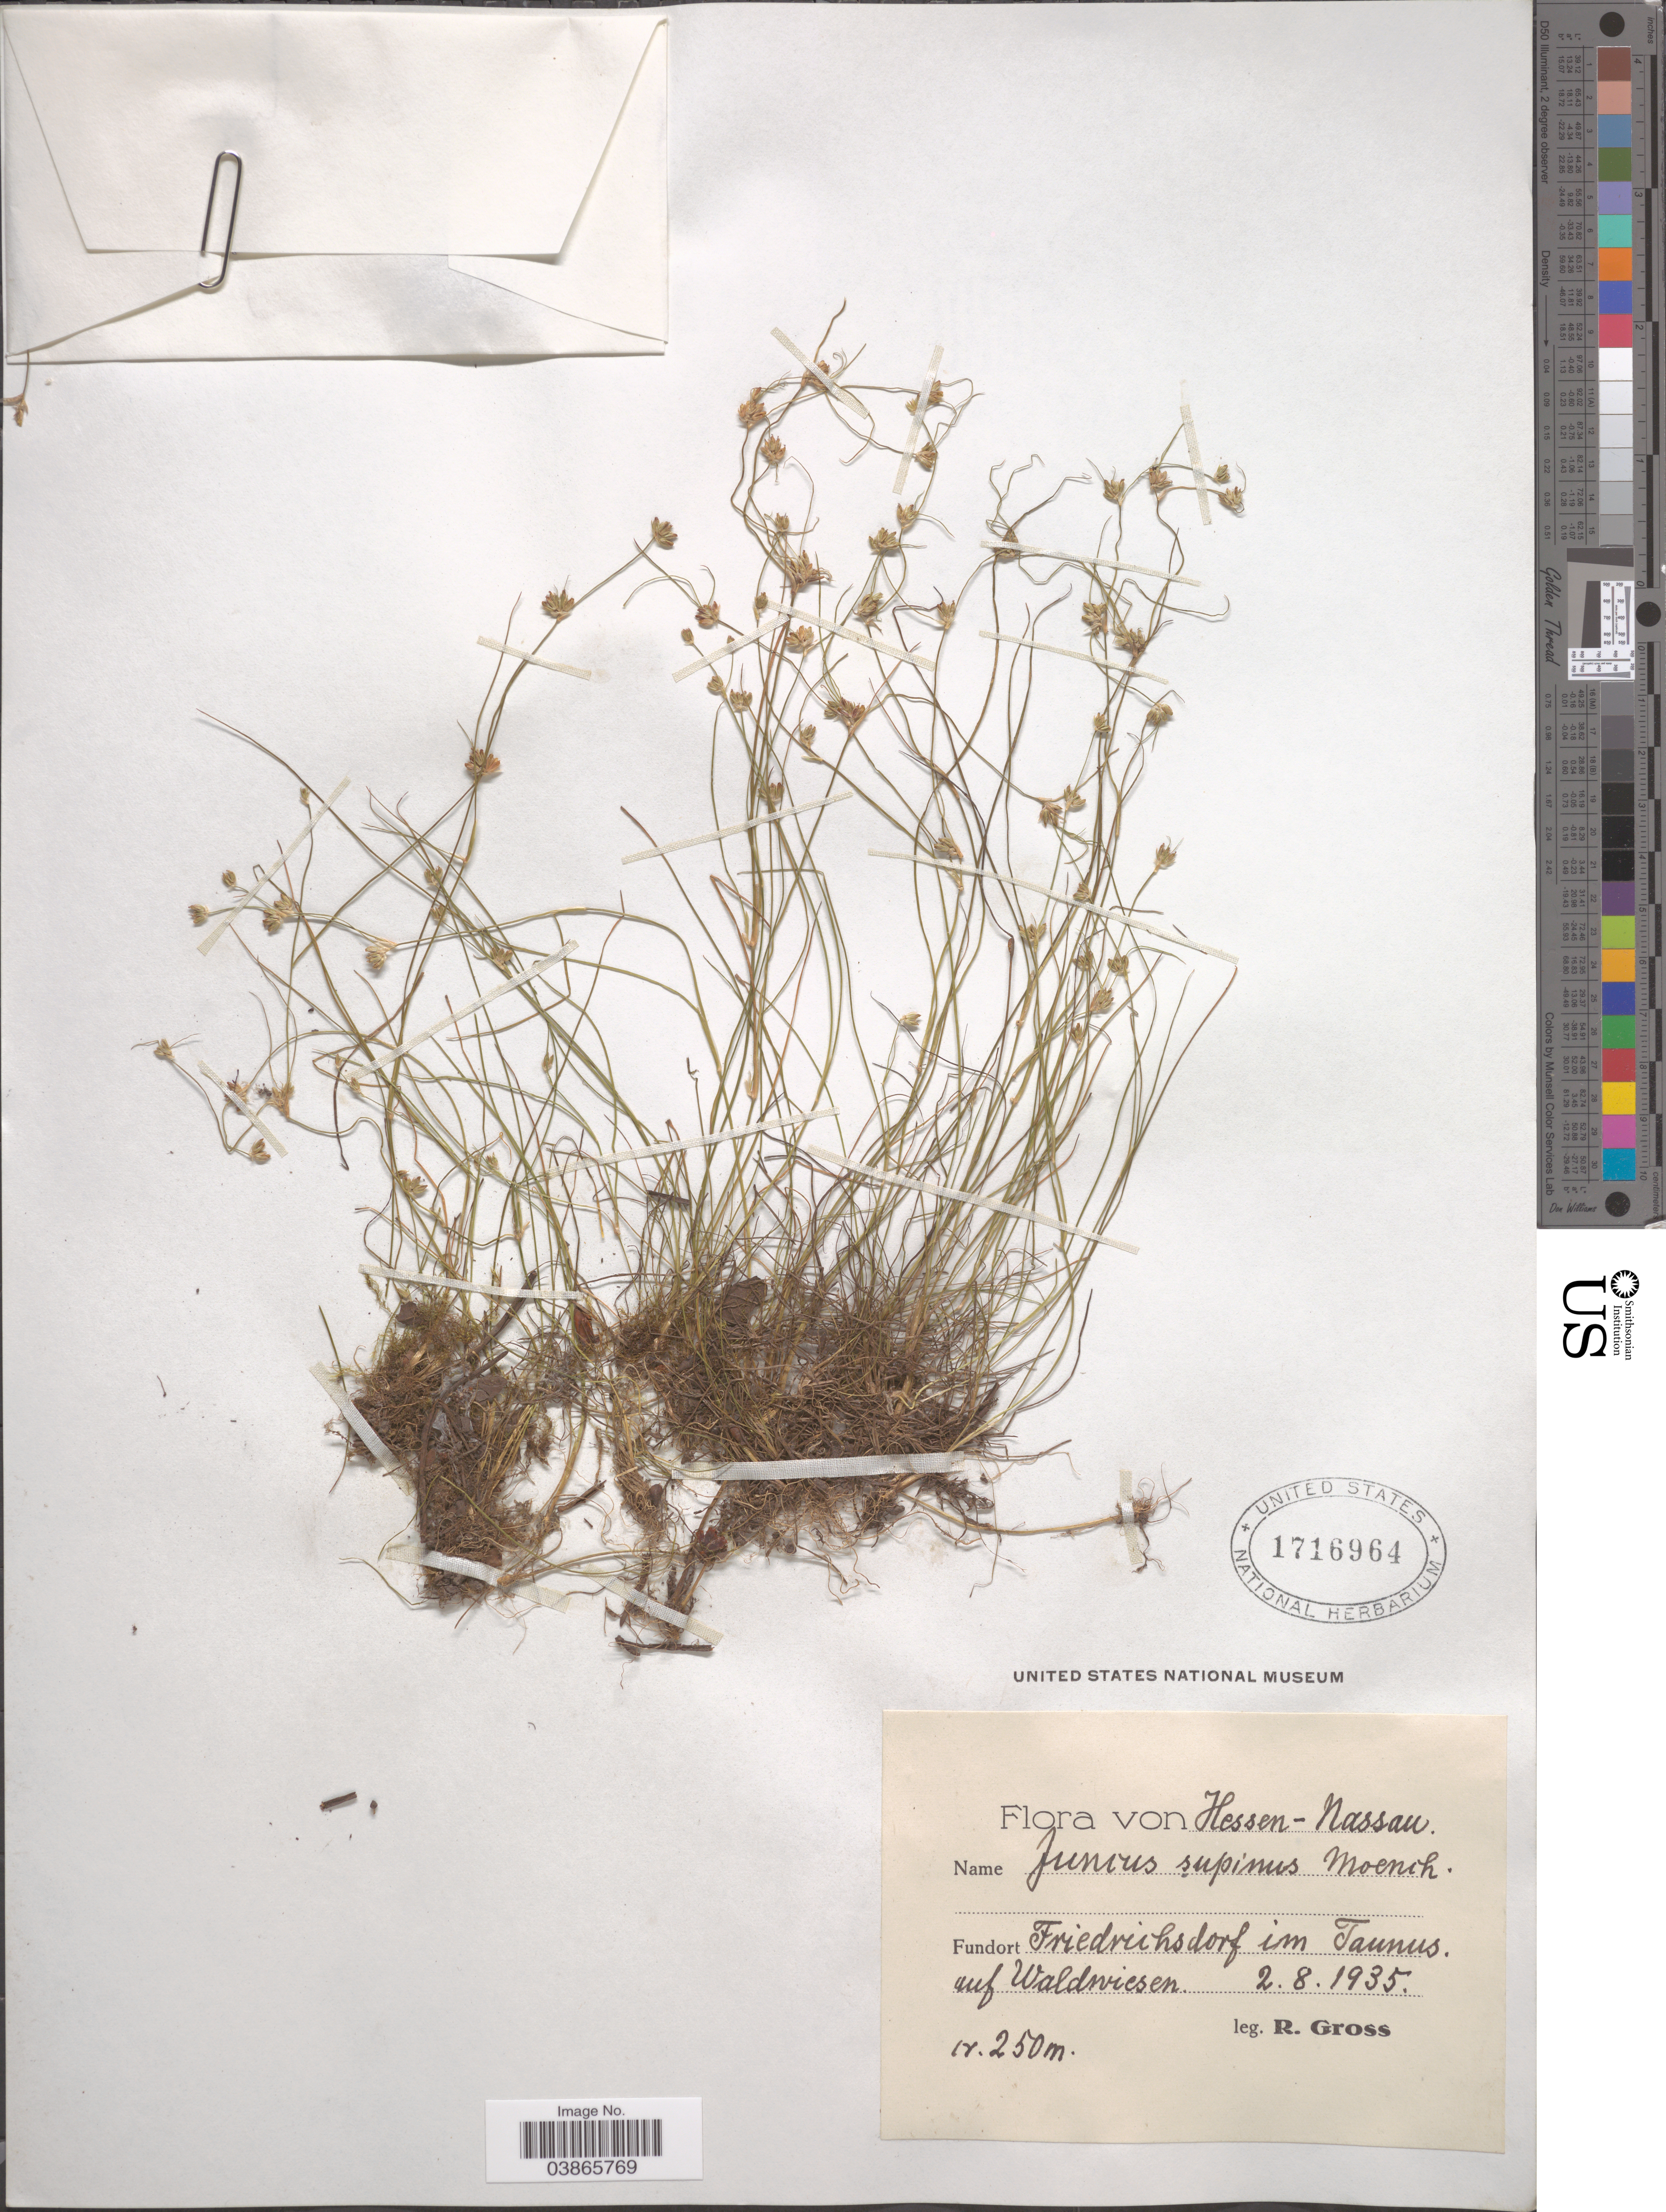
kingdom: Plantae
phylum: Tracheophyta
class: Liliopsida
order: Poales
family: Juncaceae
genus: Juncus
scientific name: Juncus supinus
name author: Moench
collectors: R. Gross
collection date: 1935-08-02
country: Germany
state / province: Hesse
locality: Hessen - Nassau. Friedrichsdorf im Taunus. auf Waldwiesen.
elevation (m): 250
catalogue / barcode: US 1716964